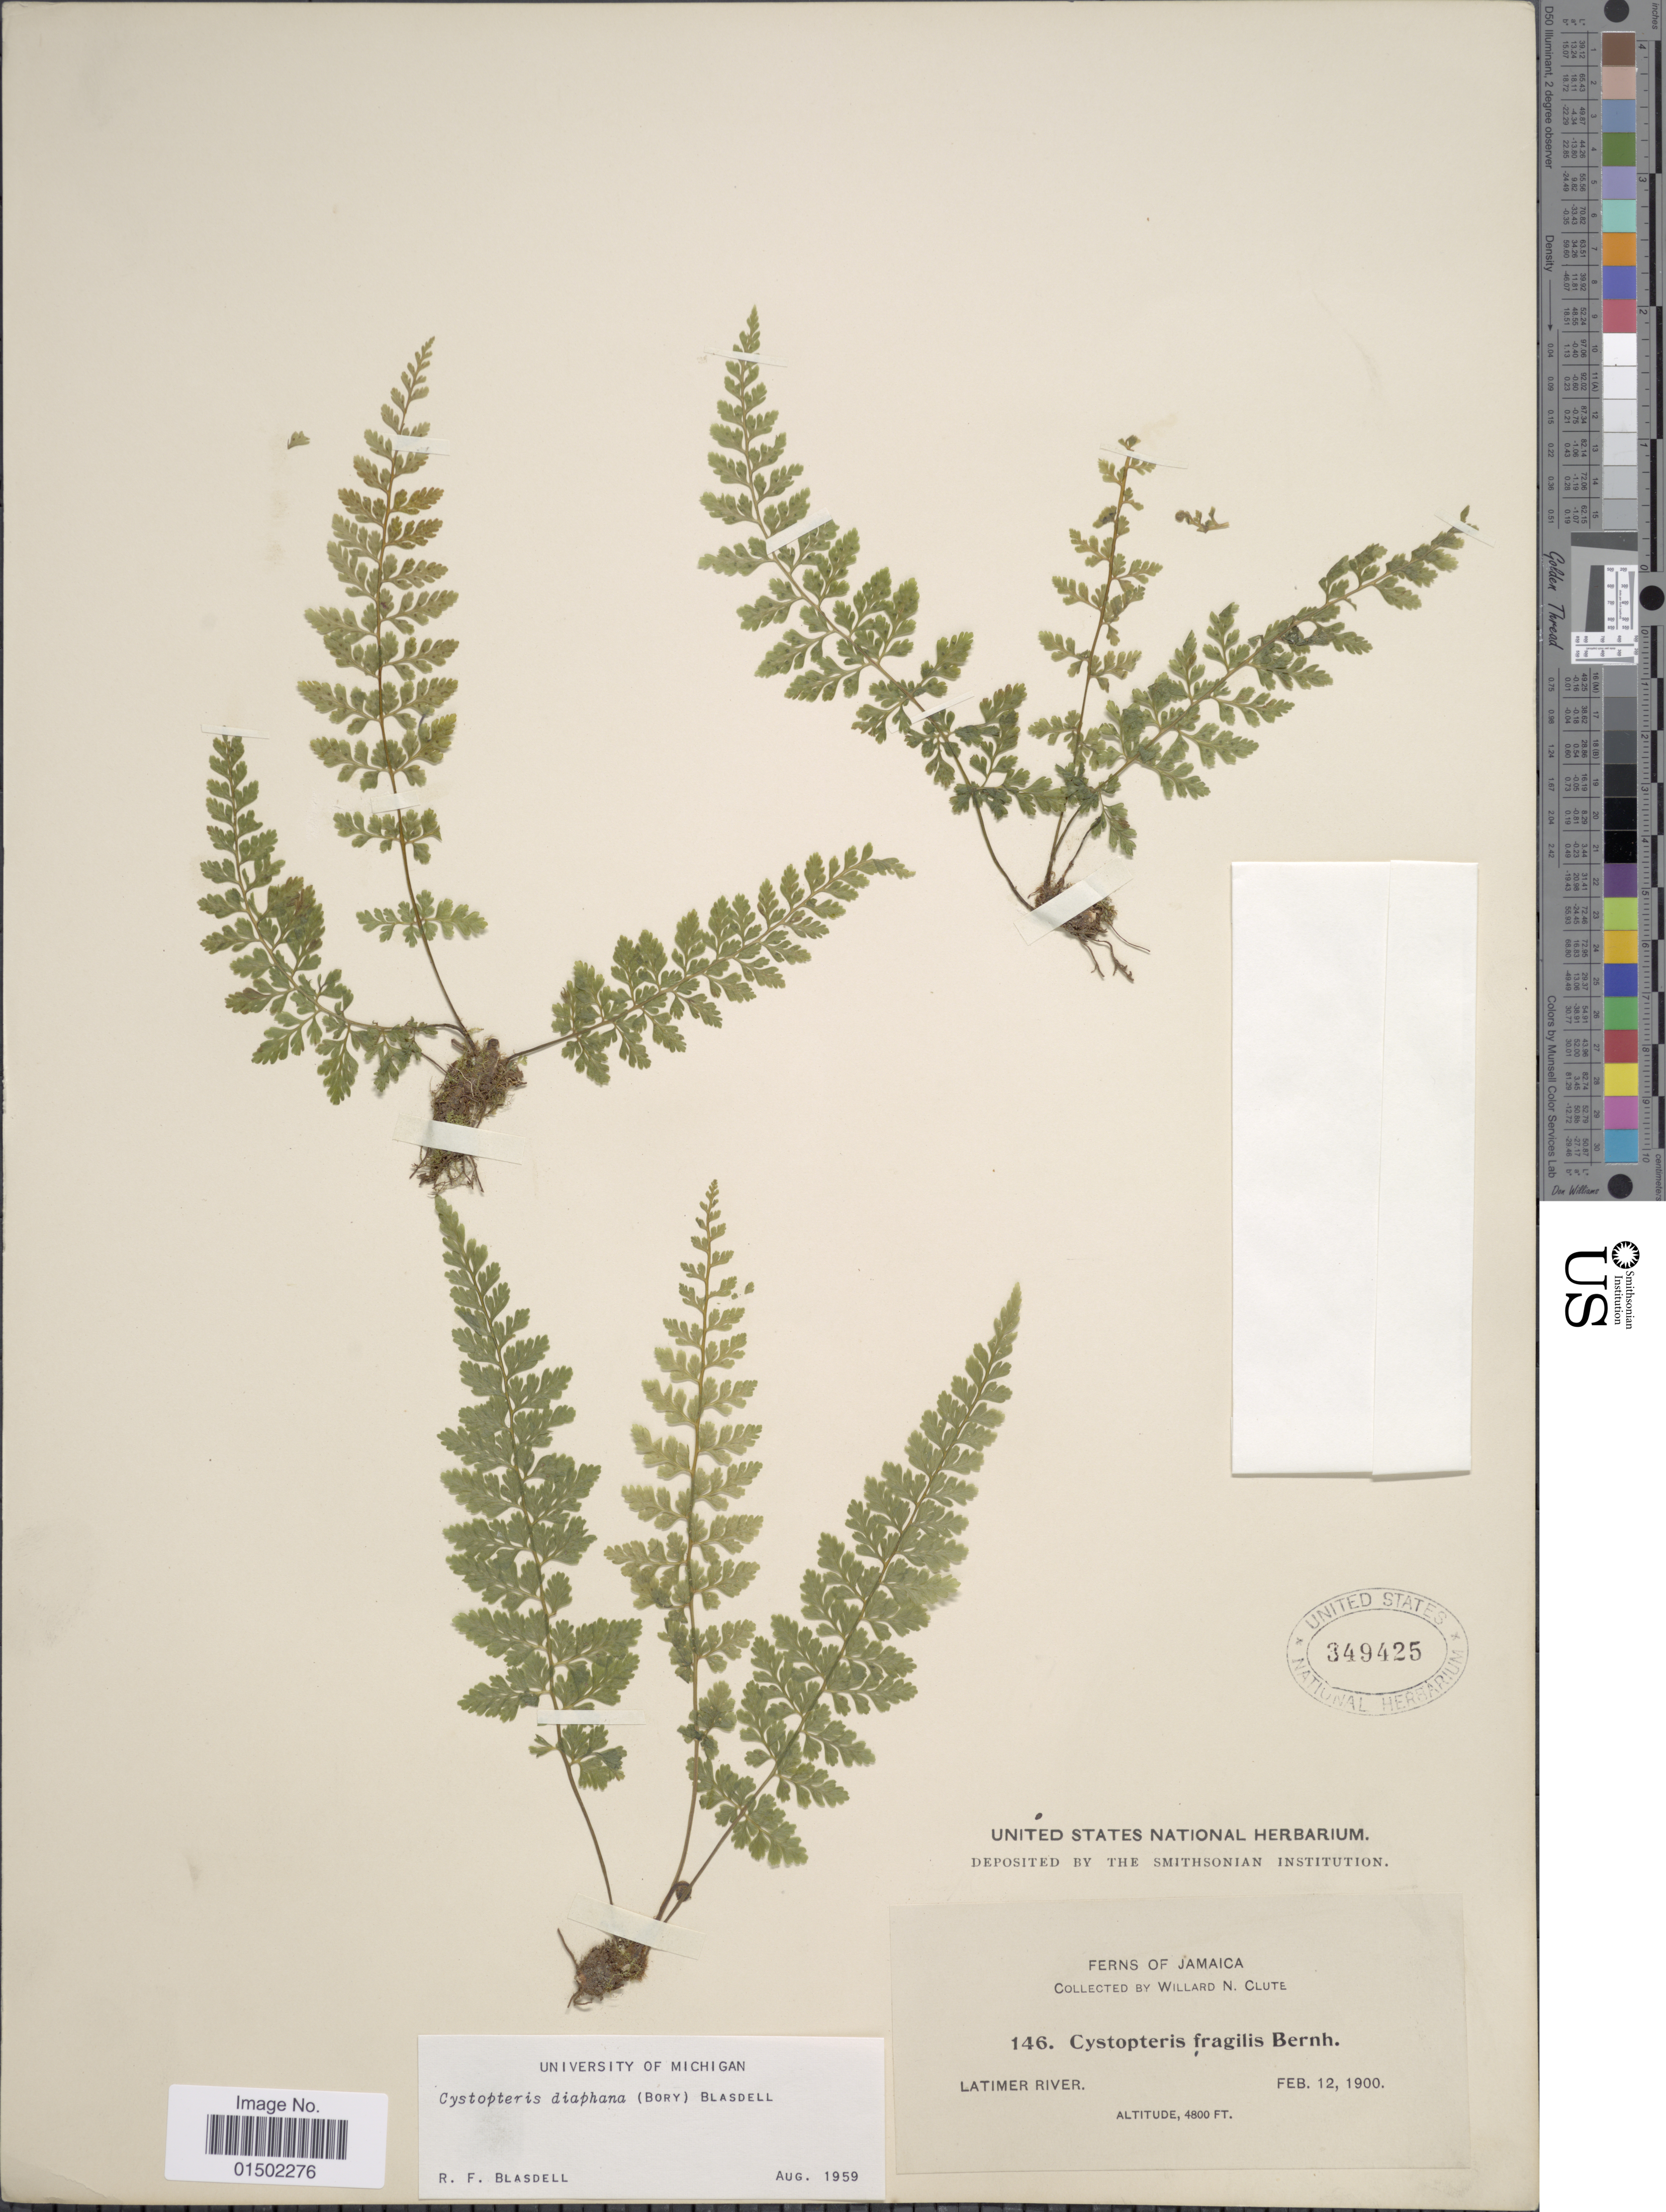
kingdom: Plantae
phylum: Tracheophyta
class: Polypodiopsida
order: Polypodiales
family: Cystopteridaceae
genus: Cystopteris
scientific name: Cystopteris diaphana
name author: (Bory) Blasdell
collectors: W. N. Clute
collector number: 146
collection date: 1900-02-12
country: Jamaica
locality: Ferns of Jamaica. Latimer River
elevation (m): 1463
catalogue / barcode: US 349425